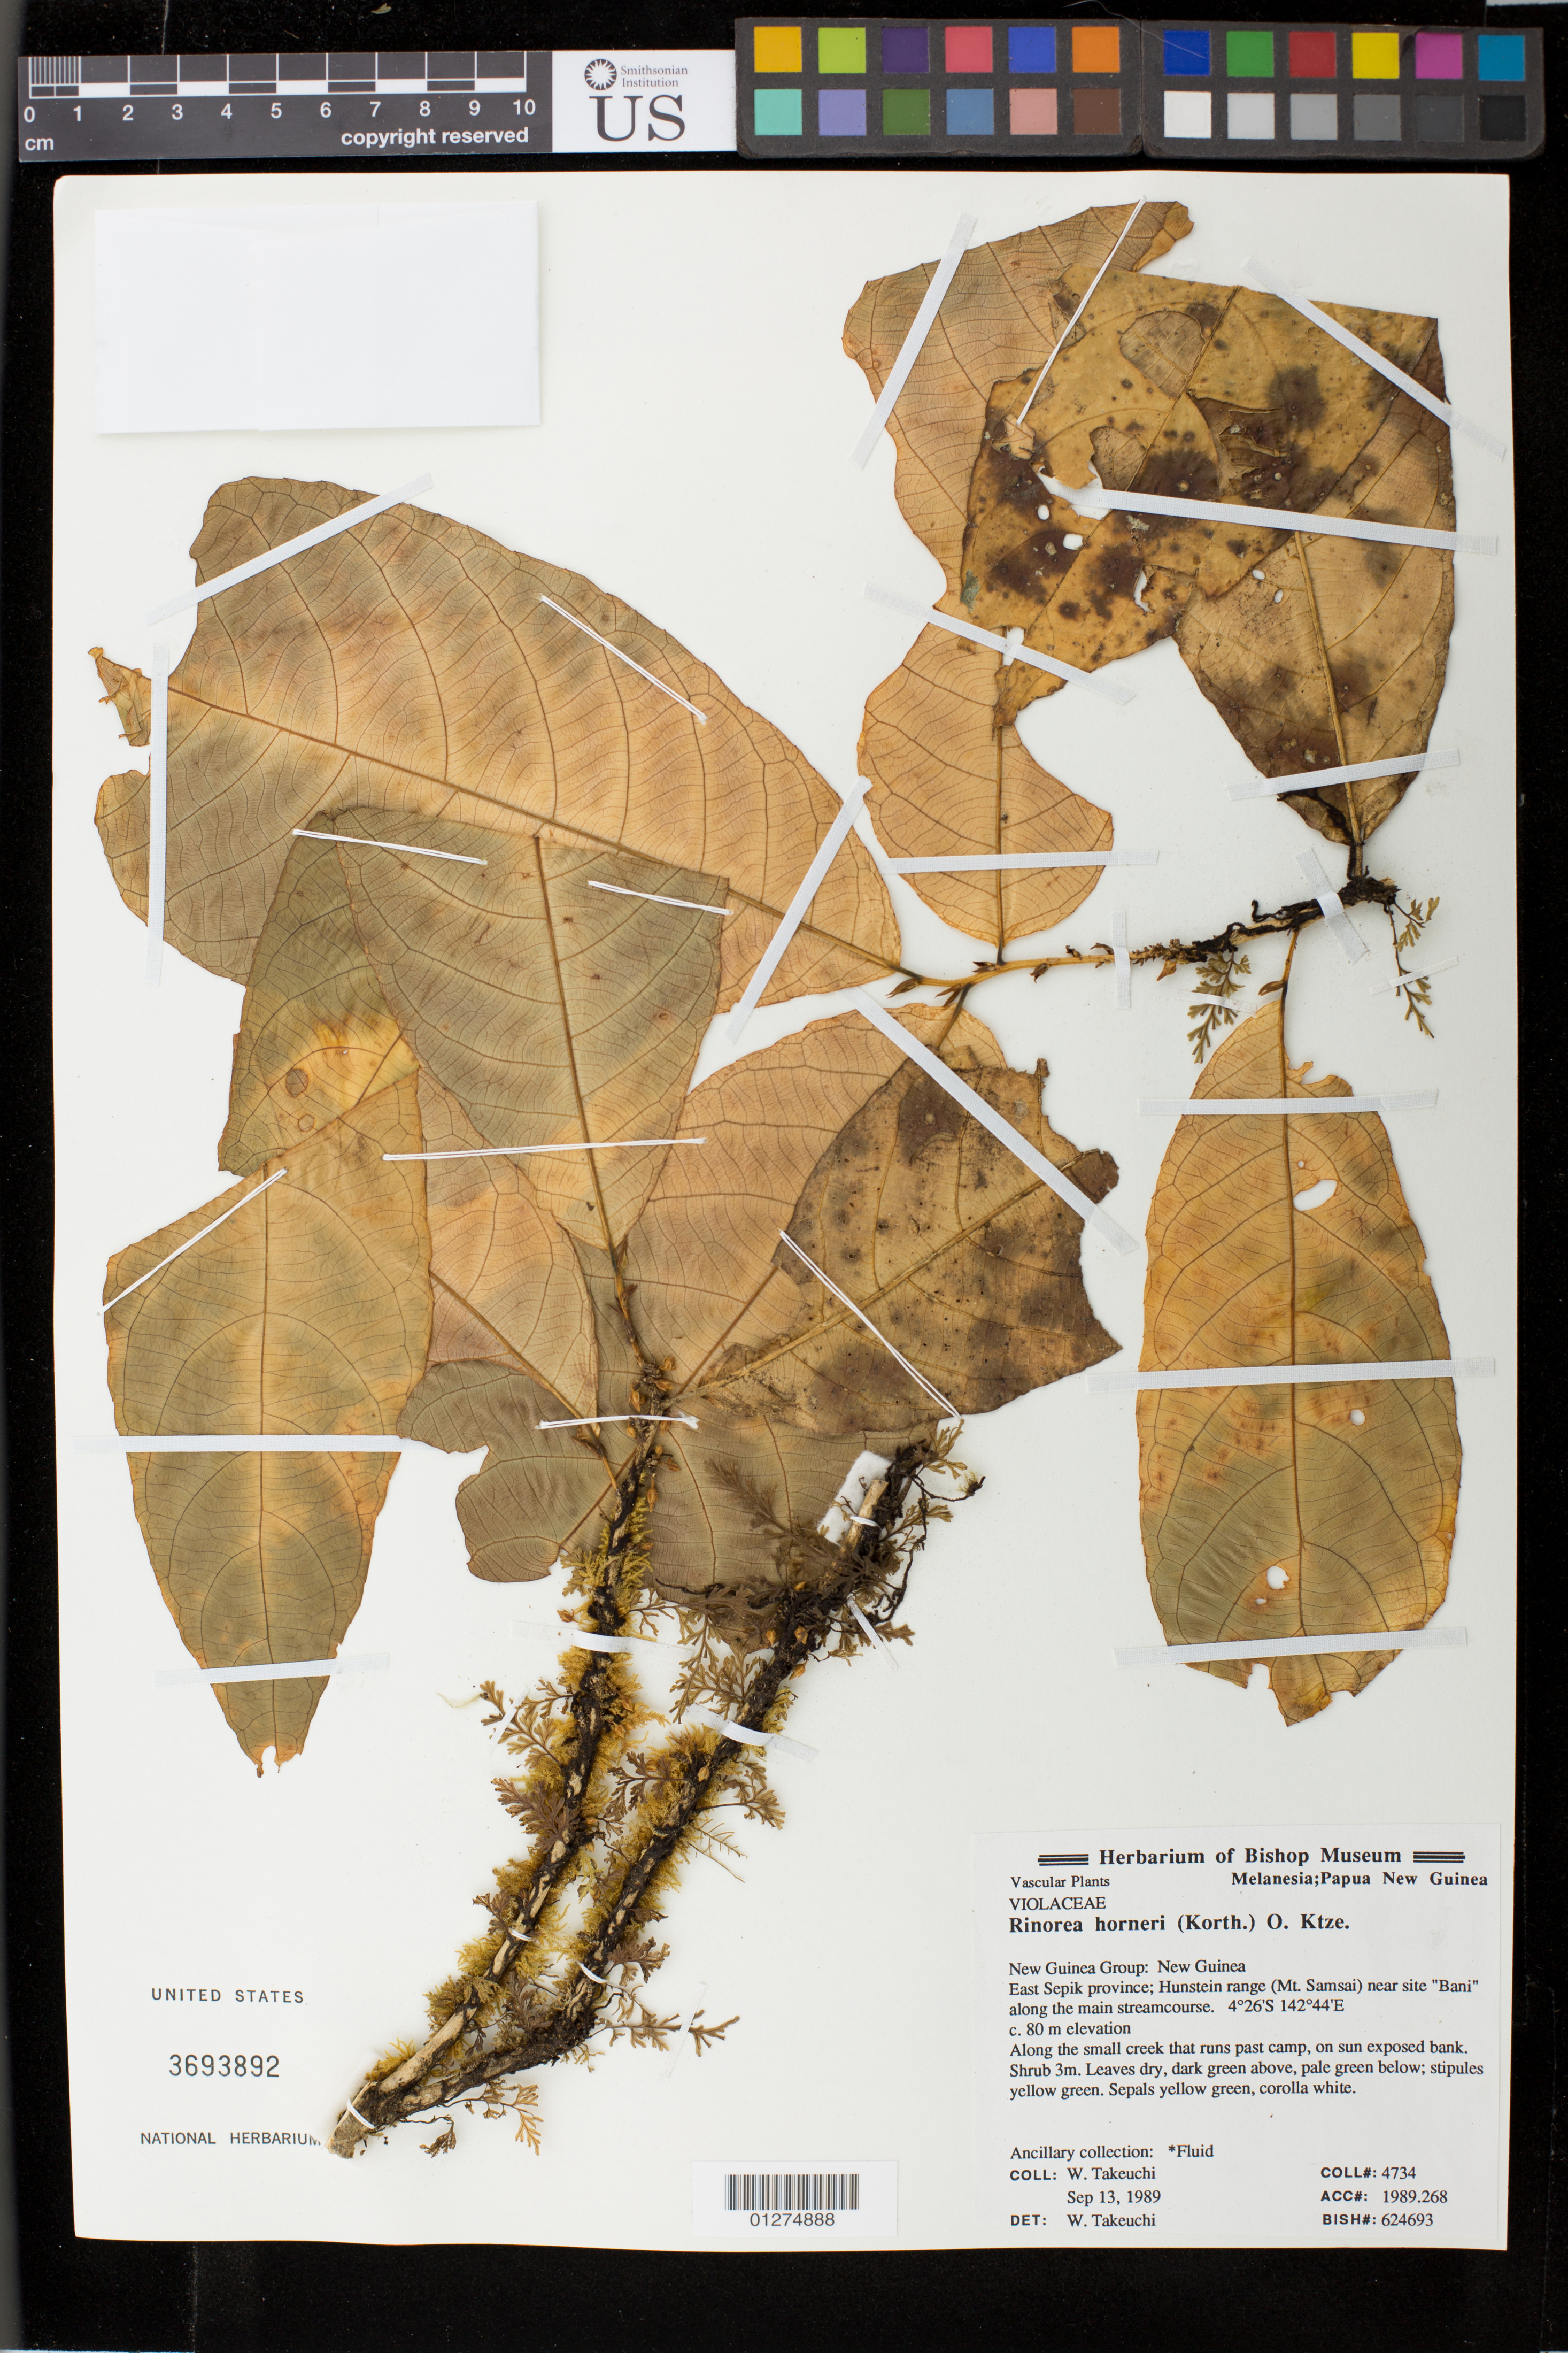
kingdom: Plantae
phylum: Tracheophyta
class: Magnoliopsida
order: Malpighiales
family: Violaceae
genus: Rinorea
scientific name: Rinorea horneri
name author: (Korth.) Kuntze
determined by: Takeuchi, W.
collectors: W. N. Takeuchi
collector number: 4734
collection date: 1989-09-13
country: Papua New Guinea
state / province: East Sepik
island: New Guinea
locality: Hunstein range (Mt. Samsai), near site "Bani" along the main streamcourse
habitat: along the small creek that runs past camp, on sun exposed bank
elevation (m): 80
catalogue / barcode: US 3693892